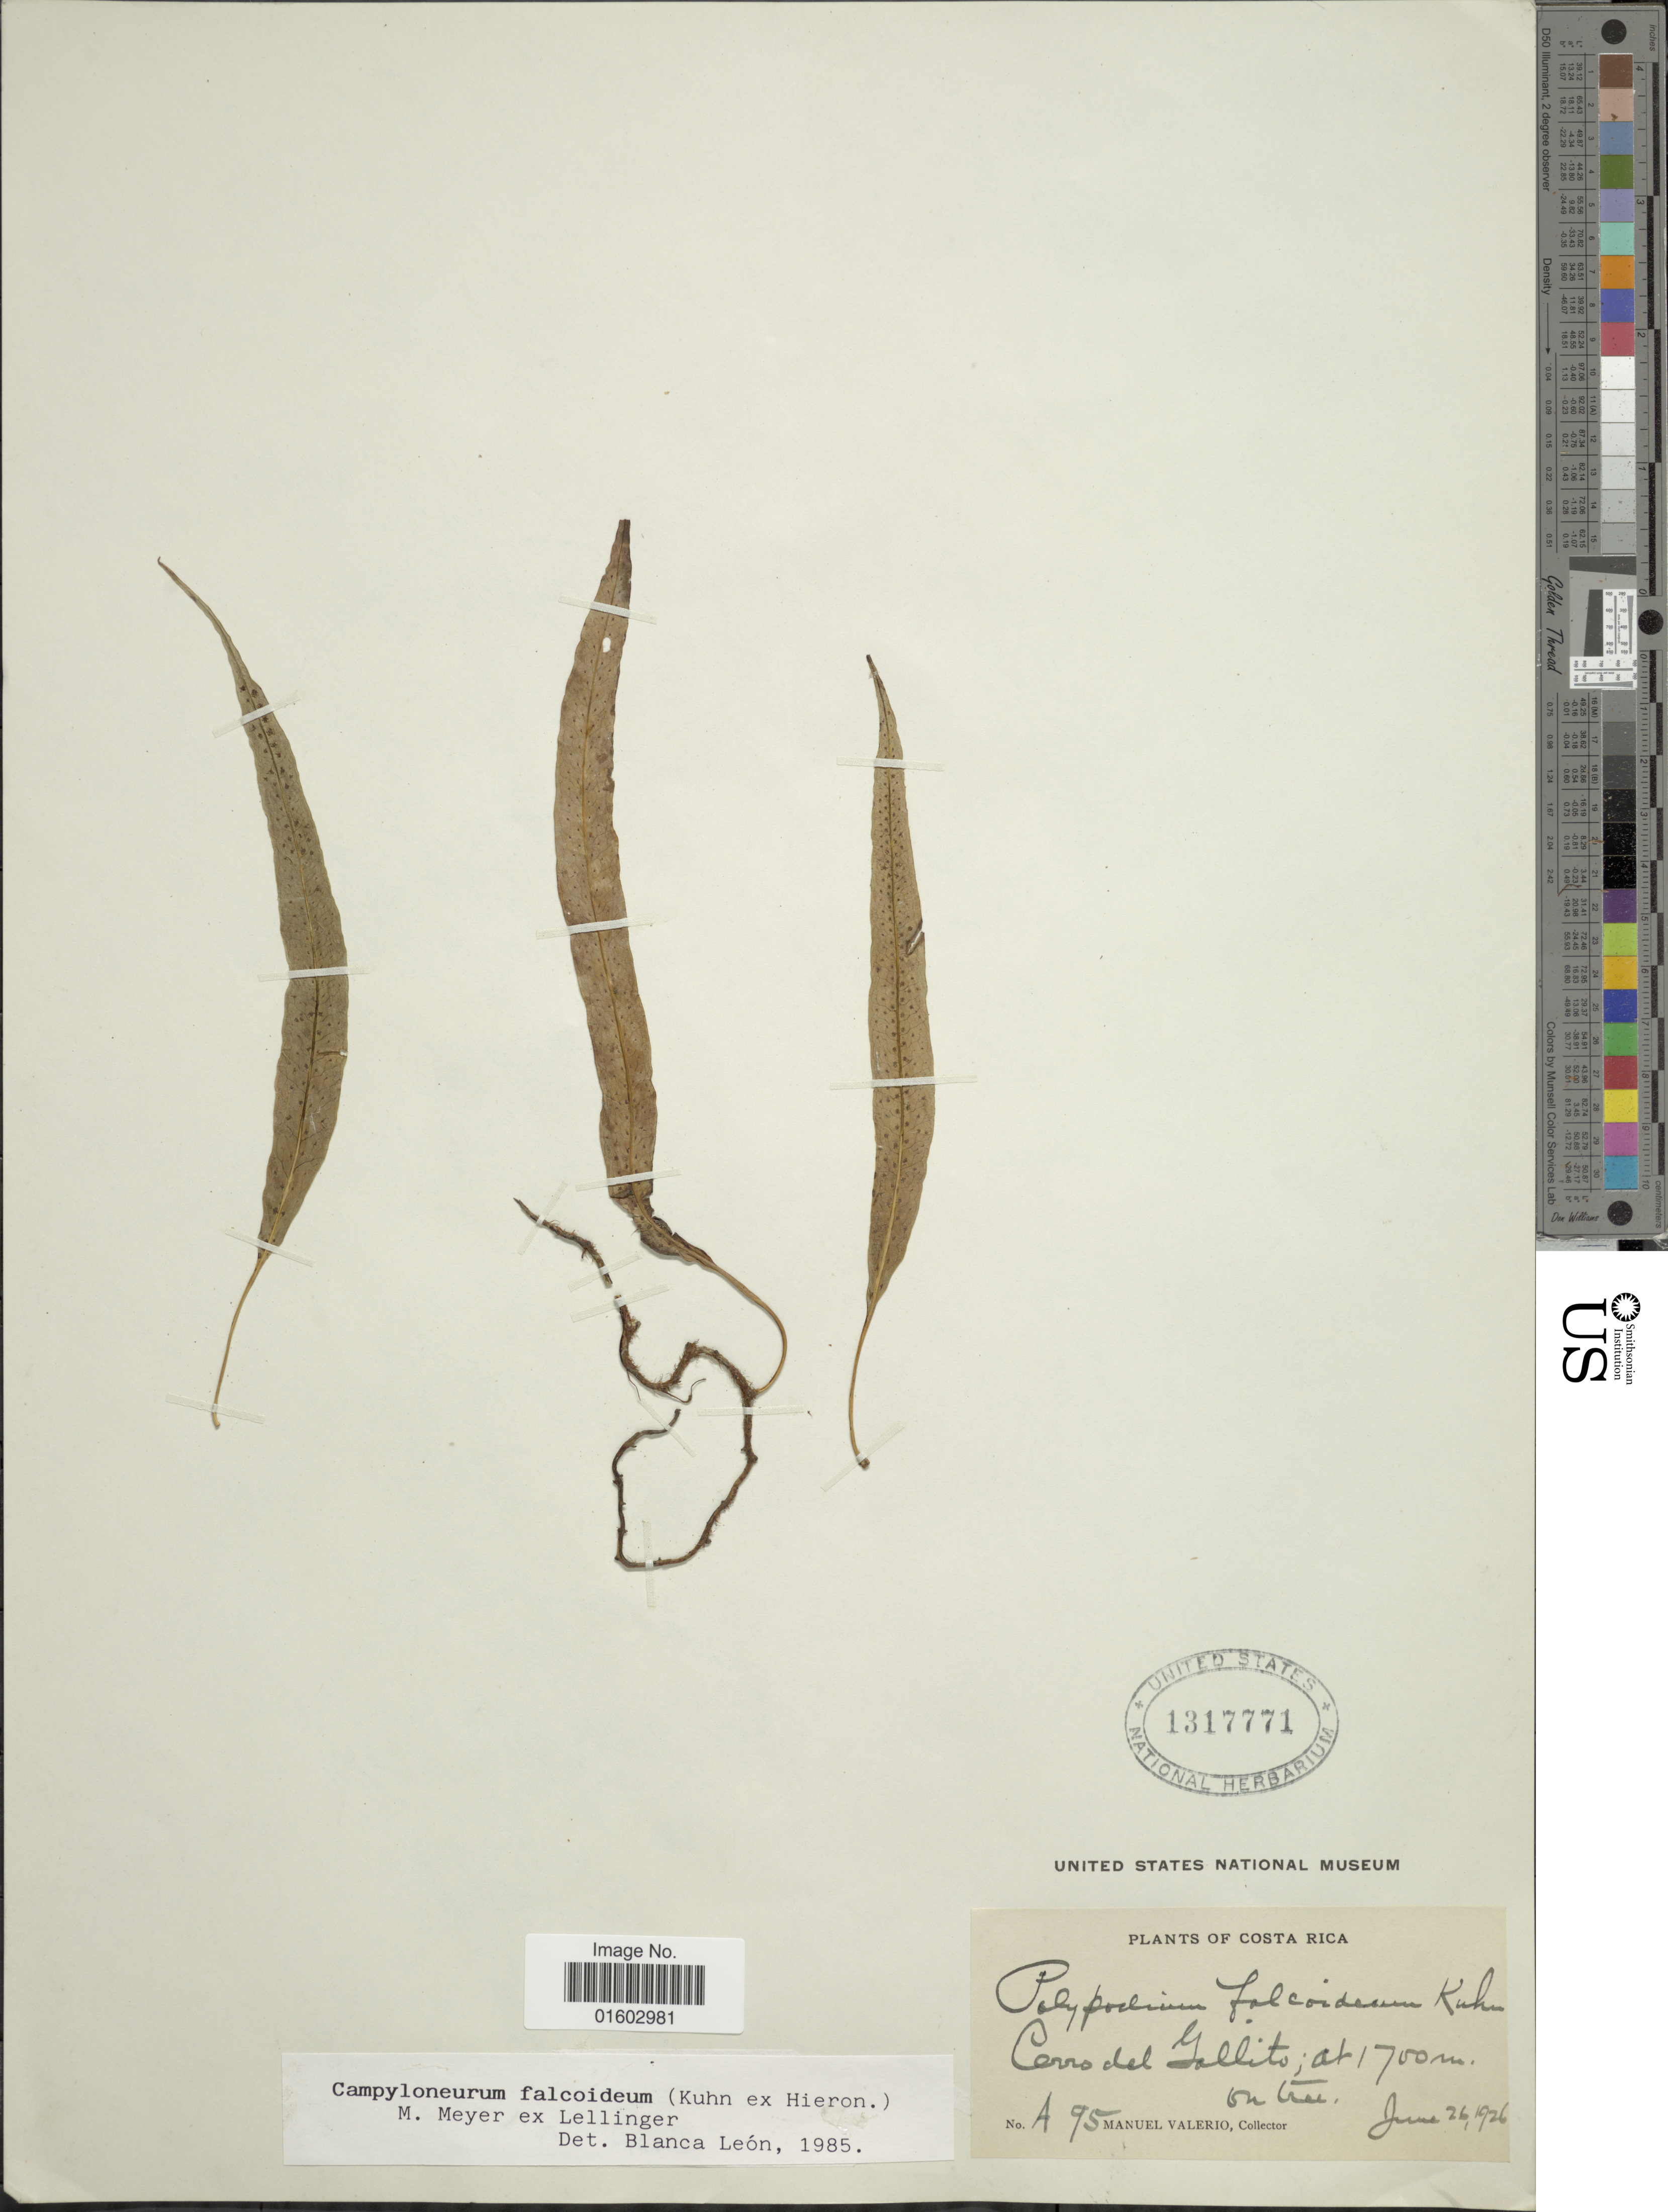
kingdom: Plantae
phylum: Tracheophyta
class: Polypodiopsida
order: Polypodiales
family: Polypodiaceae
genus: Campyloneurum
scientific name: Campyloneurum falcoideum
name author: (Kuhn ex Hieron.) M. Mey. ex Lellinger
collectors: M. Valerio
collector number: A95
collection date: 1926-06-26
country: Costa Rica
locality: Cerro del Gallito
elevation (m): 1700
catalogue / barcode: US 1317771